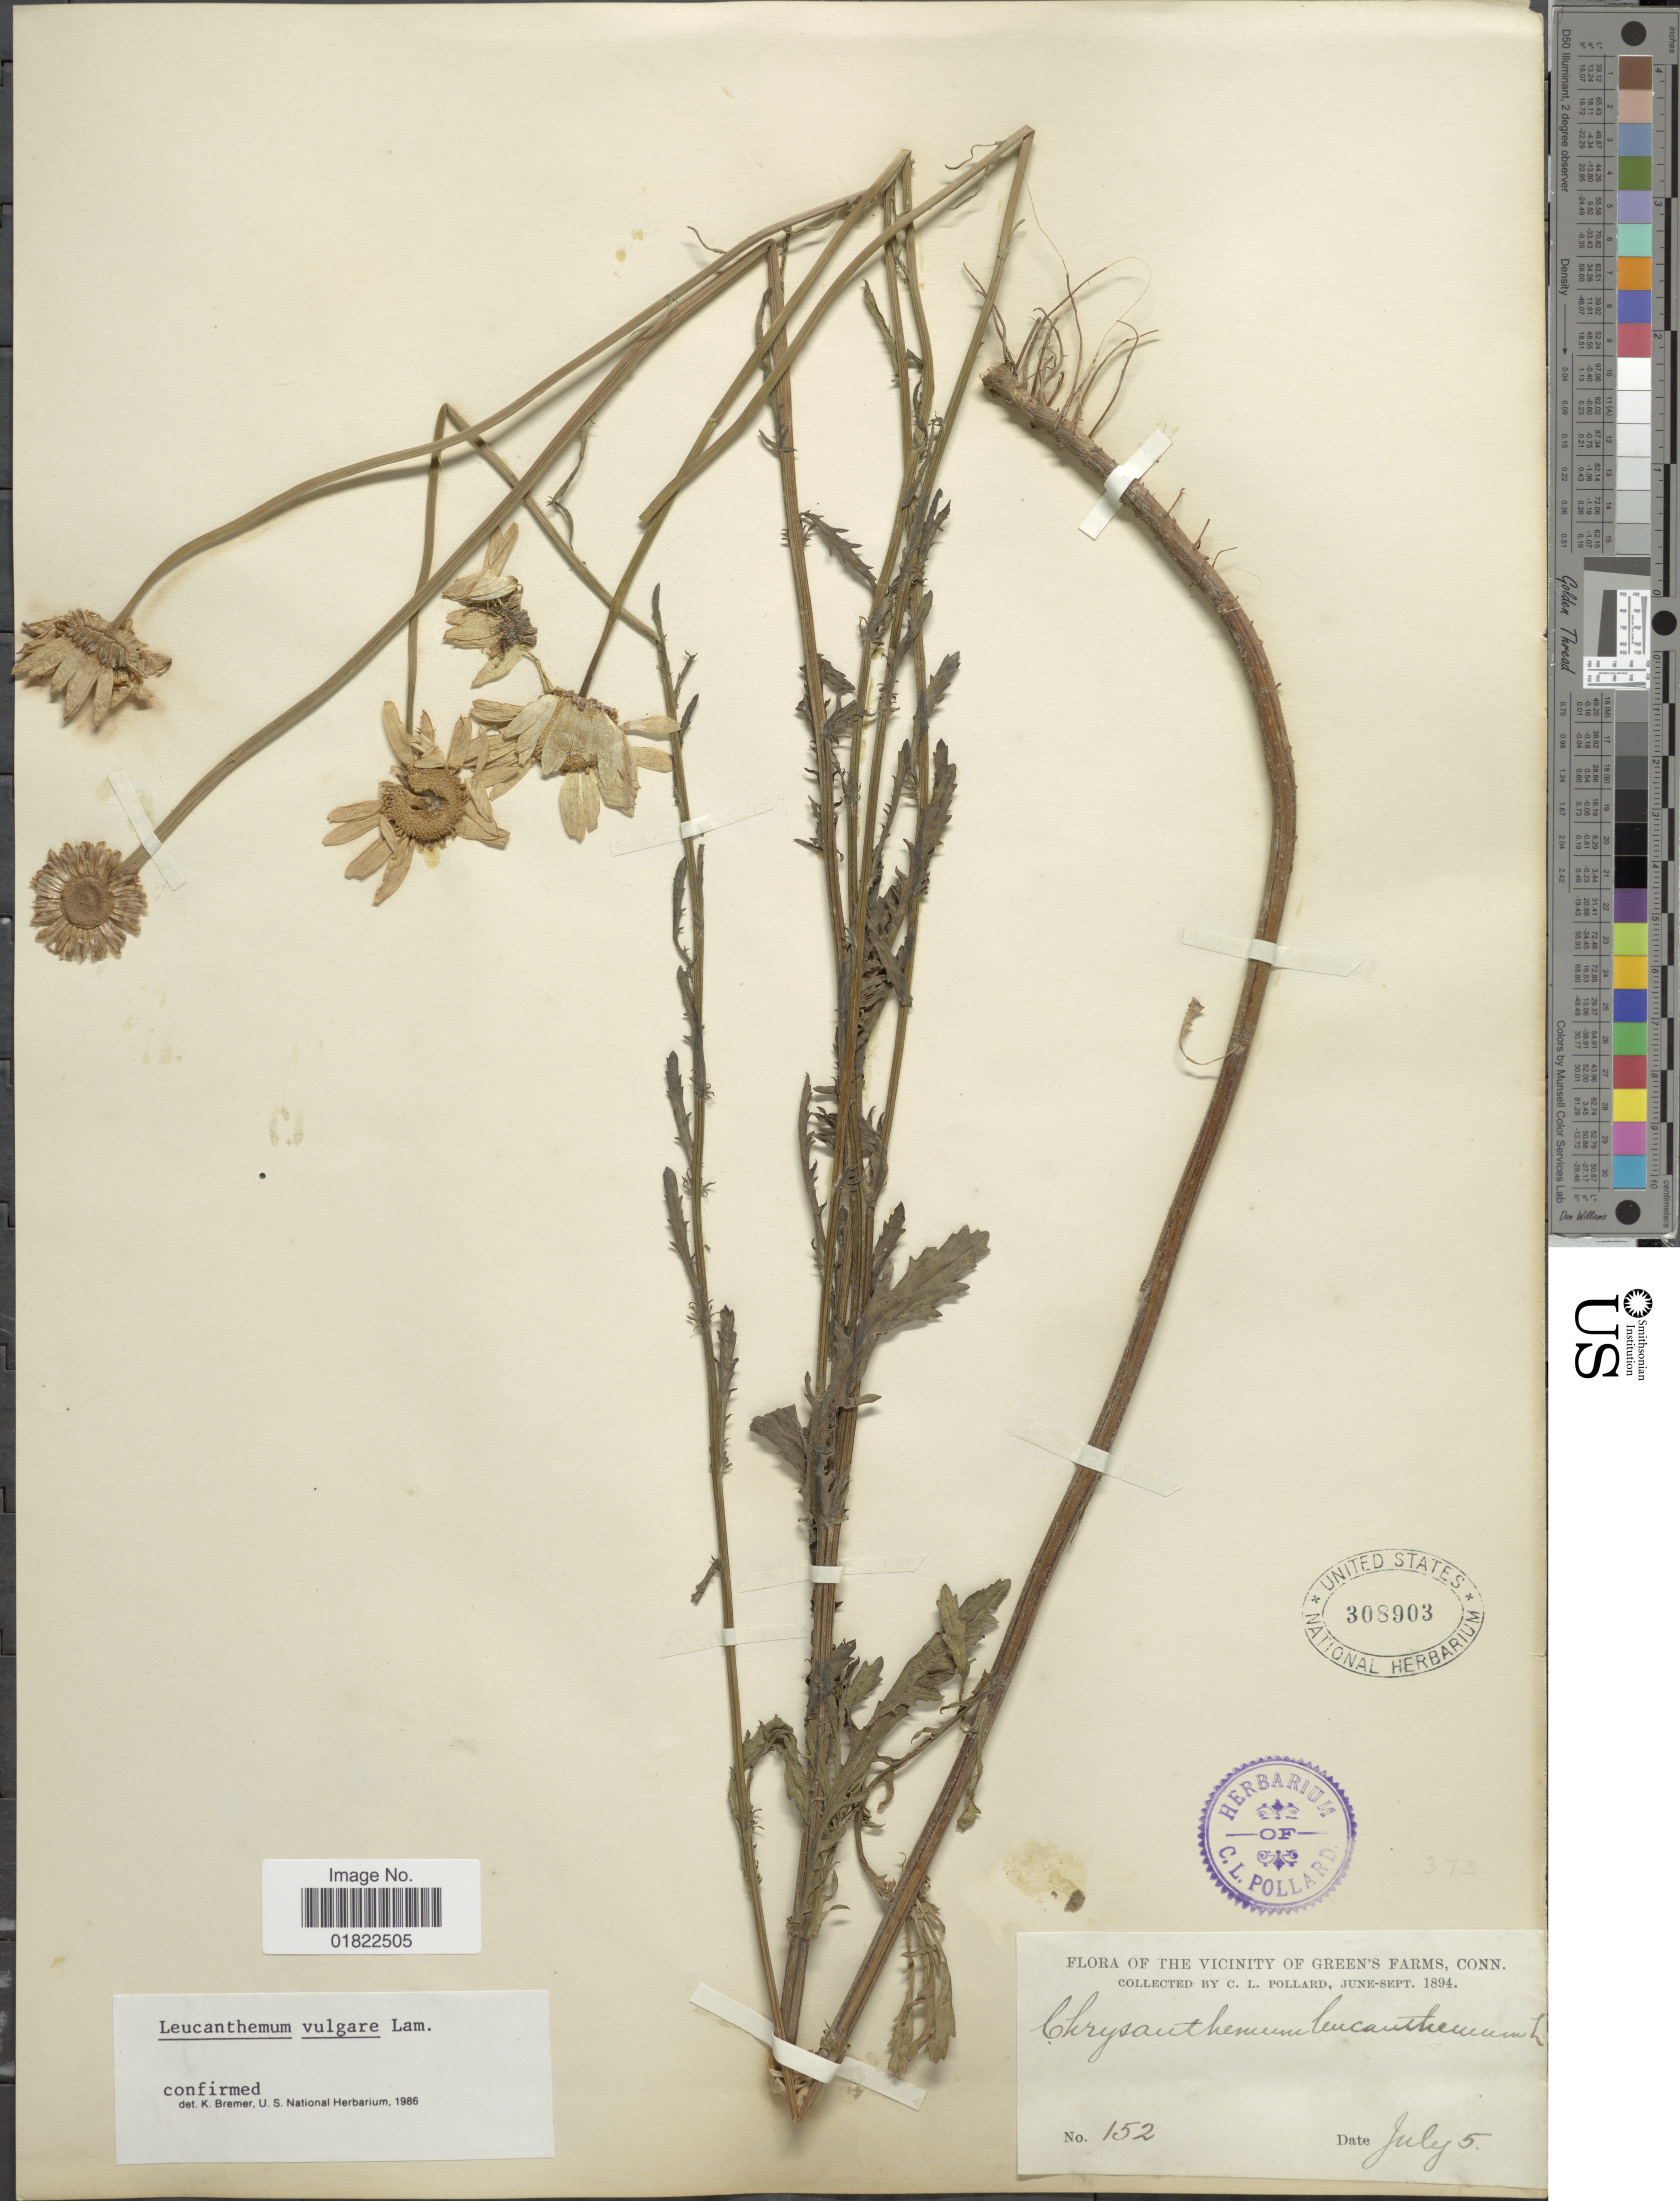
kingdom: Plantae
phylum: Tracheophyta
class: Magnoliopsida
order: Asterales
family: Asteraceae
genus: Leucanthemum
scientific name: Leucanthemum vulgare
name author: Lam.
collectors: C. L. Pollard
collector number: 152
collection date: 1894-07-05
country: United States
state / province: Connecticut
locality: The Vicinity of Green's Farms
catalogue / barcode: US 308903